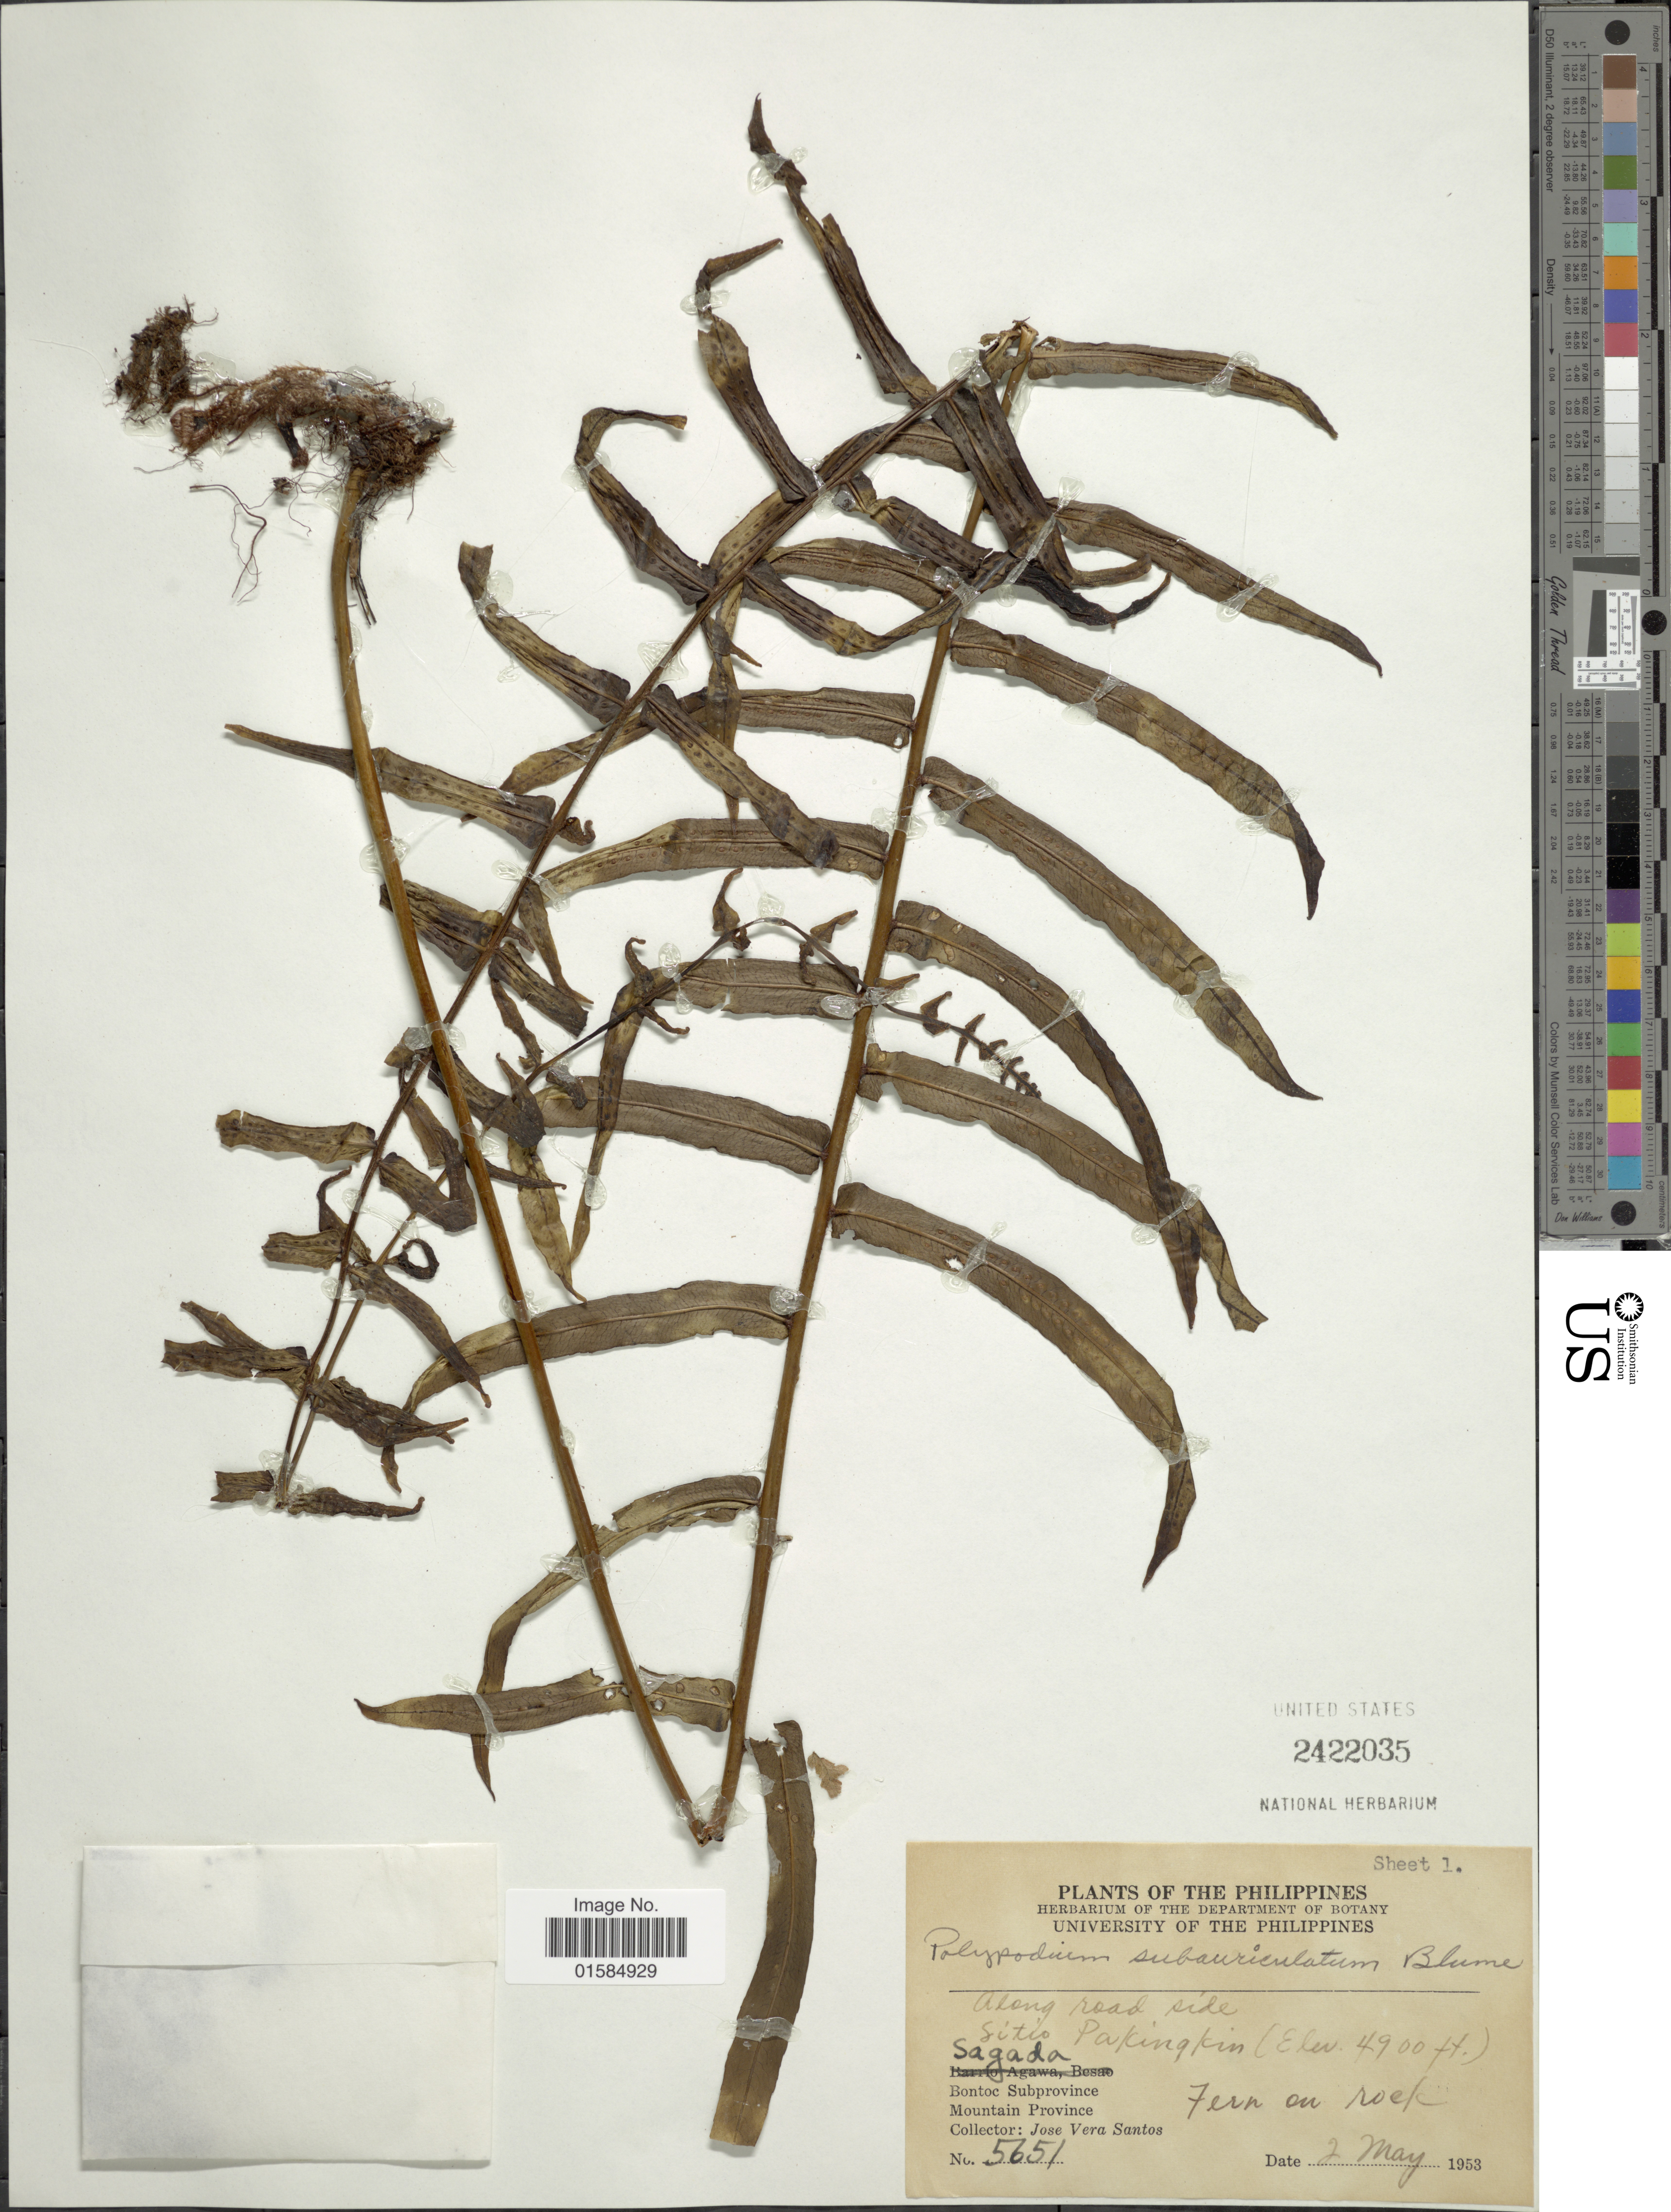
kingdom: Plantae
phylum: Tracheophyta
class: Polypodiopsida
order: Polypodiales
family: Polypodiaceae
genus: Goniophlebium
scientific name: Goniophlebium subauriculatum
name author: (Blume) C. Presl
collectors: J. Santos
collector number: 5651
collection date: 1953-05-02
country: Philippines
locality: Sitio Pakingkin, Sagada, Bontoc Subprovince, Mountain Province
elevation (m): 1494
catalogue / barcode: US 2422035